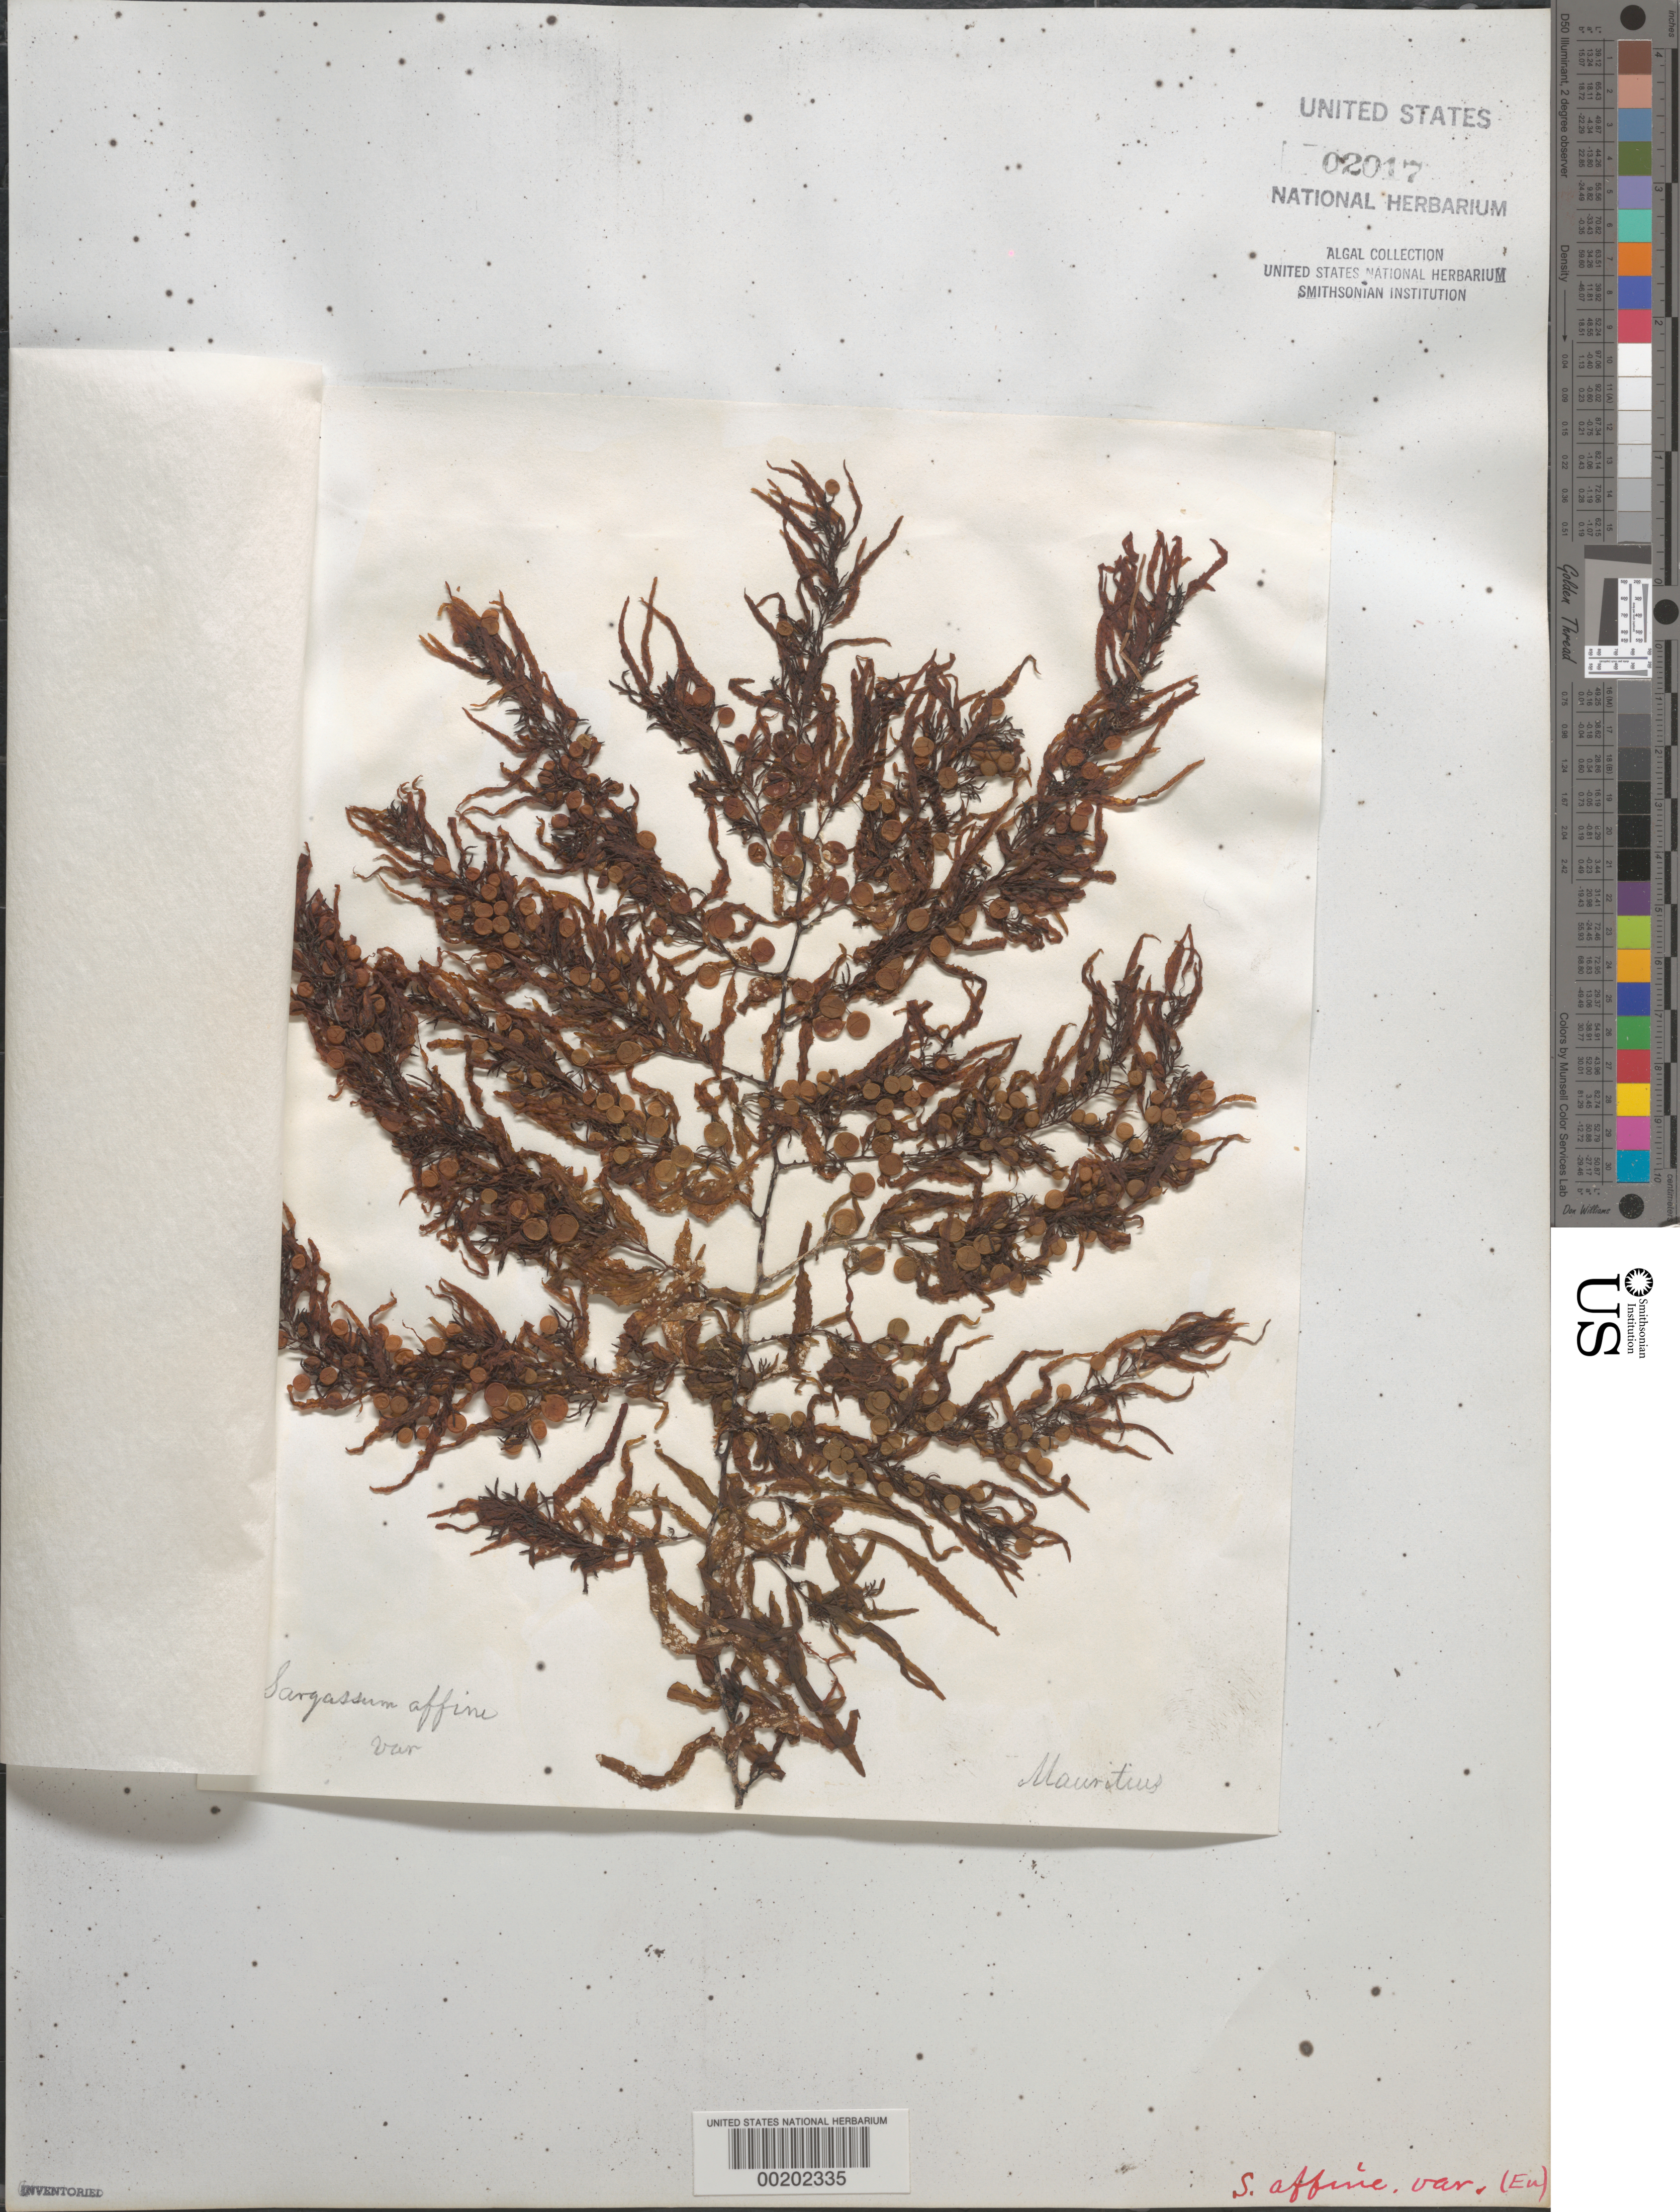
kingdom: Chromista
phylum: Ochrophyta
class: Phaeophyceae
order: Fucales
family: Sargassaceae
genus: Sargassum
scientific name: Sargassum filipendula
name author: C. Agardh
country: Mauritius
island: Mauritius Island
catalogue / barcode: US 2017